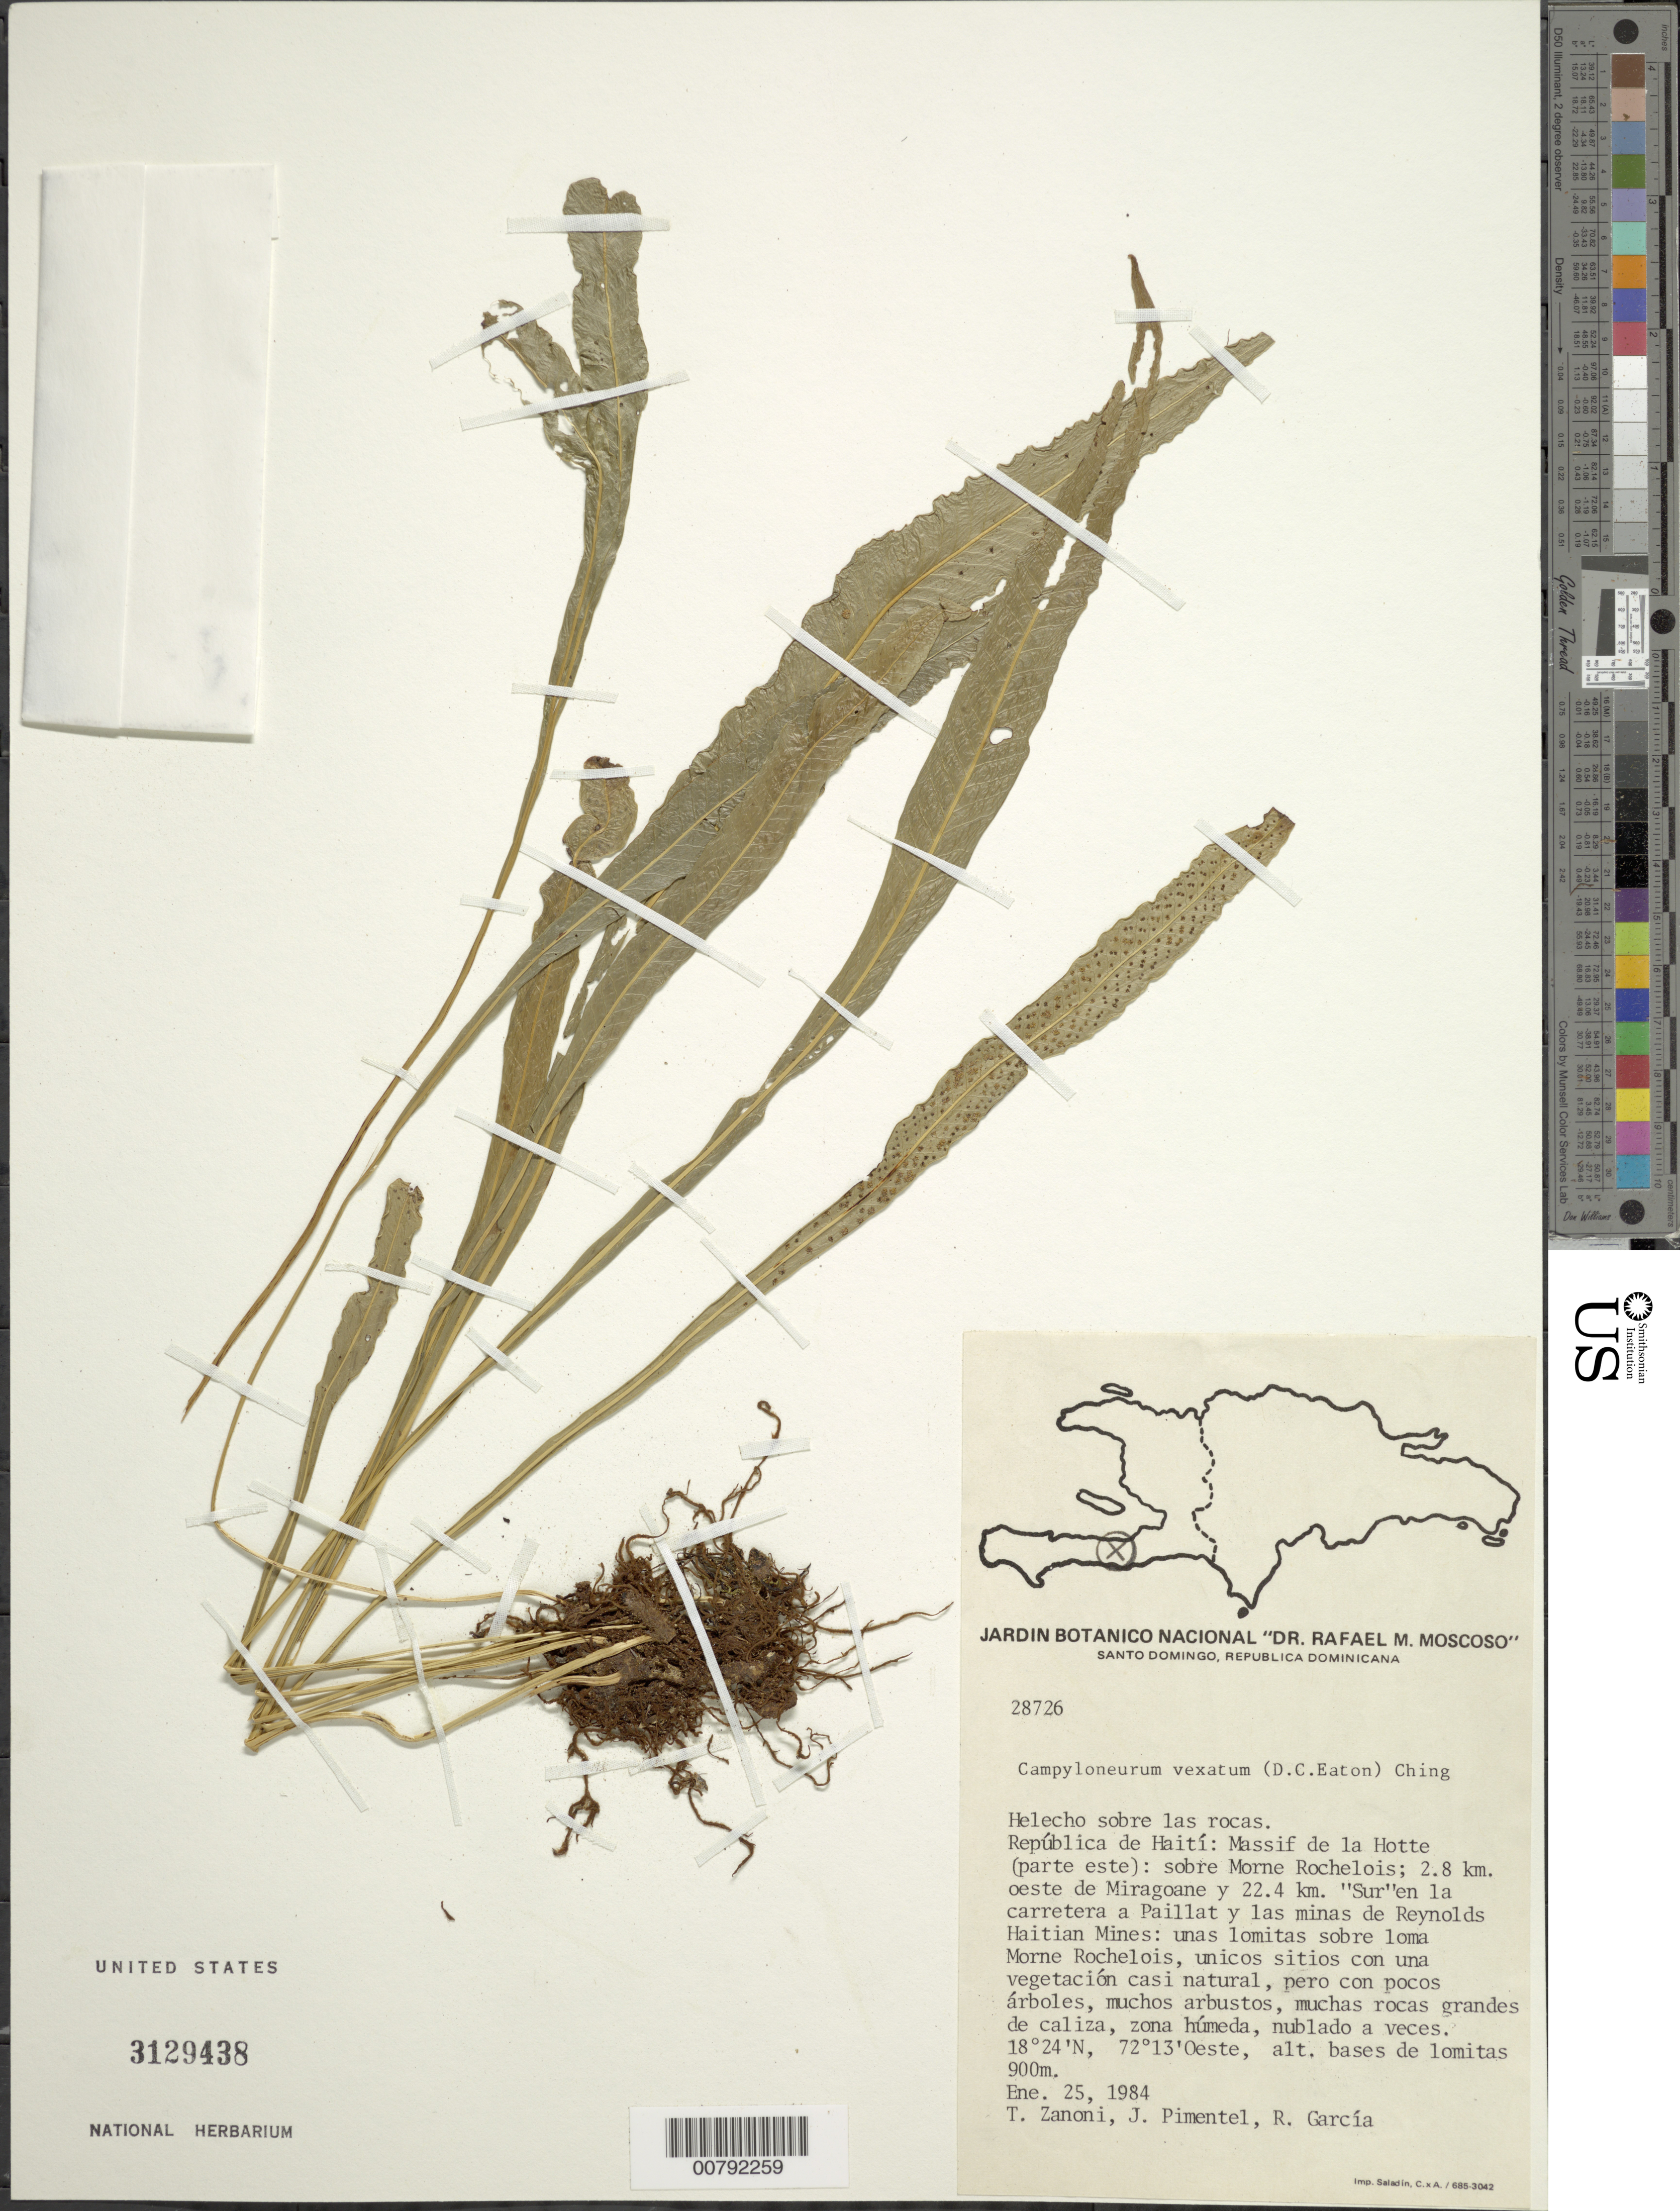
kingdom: Plantae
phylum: Tracheophyta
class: Polypodiopsida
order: Polypodiales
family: Polypodiaceae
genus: Campyloneurum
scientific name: Campyloneurum vexatum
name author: Ching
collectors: T. A. Zanoni, J. Pimentel & R. García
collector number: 28726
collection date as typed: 25 Jan 1984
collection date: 1984-01-25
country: Haiti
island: Hispaniola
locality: Massif de la Hotte, Morne Rochelois, 2.8 km W Miragoane y 22.4 km S en la carretera a Paillat y las minas de Reynolds Haitian Mines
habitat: Unicos sitios con una vegetacion casi natural, pero con pocos arboles, muchos arbustos, muchas rocas grandes de caliza, humed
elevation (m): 900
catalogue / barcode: US 3129438